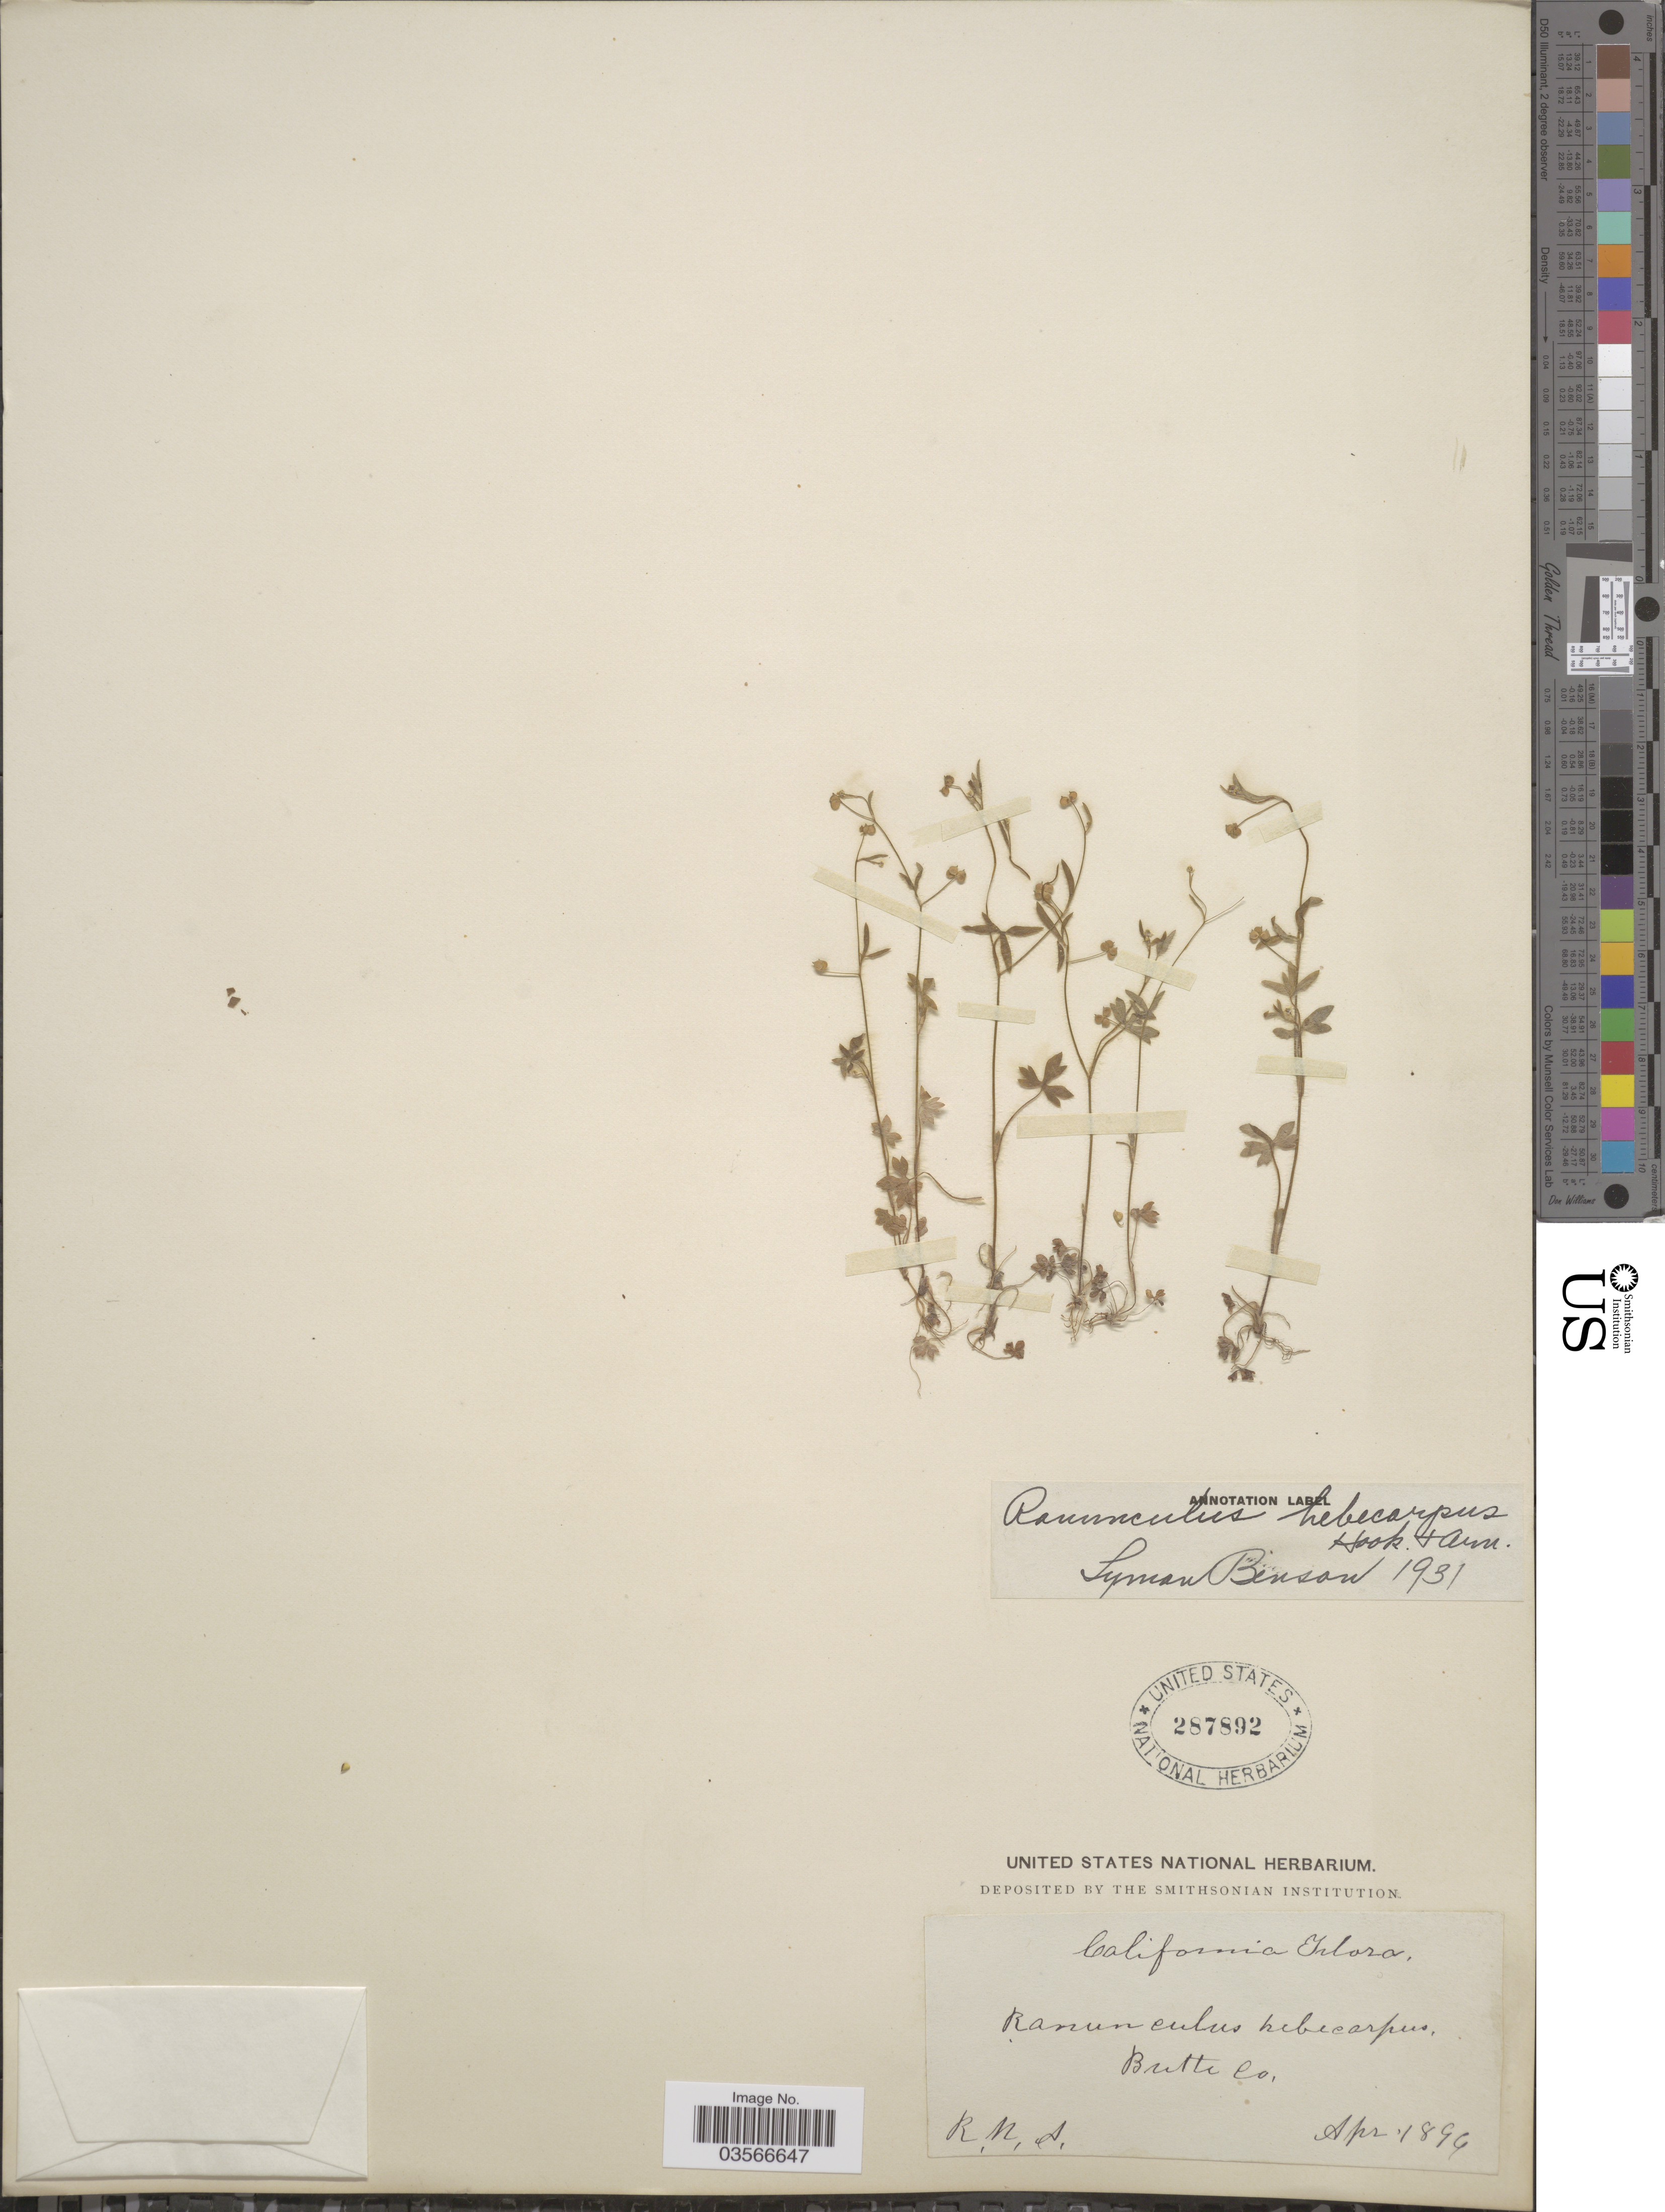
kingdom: Plantae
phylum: Tracheophyta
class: Magnoliopsida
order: Ranunculales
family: Ranunculaceae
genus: Ranunculus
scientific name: Ranunculus hebecarpus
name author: Hook. & Arn.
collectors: R. M. A.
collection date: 1894-04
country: United States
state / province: California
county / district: Butte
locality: Butte Co.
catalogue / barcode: US 287892